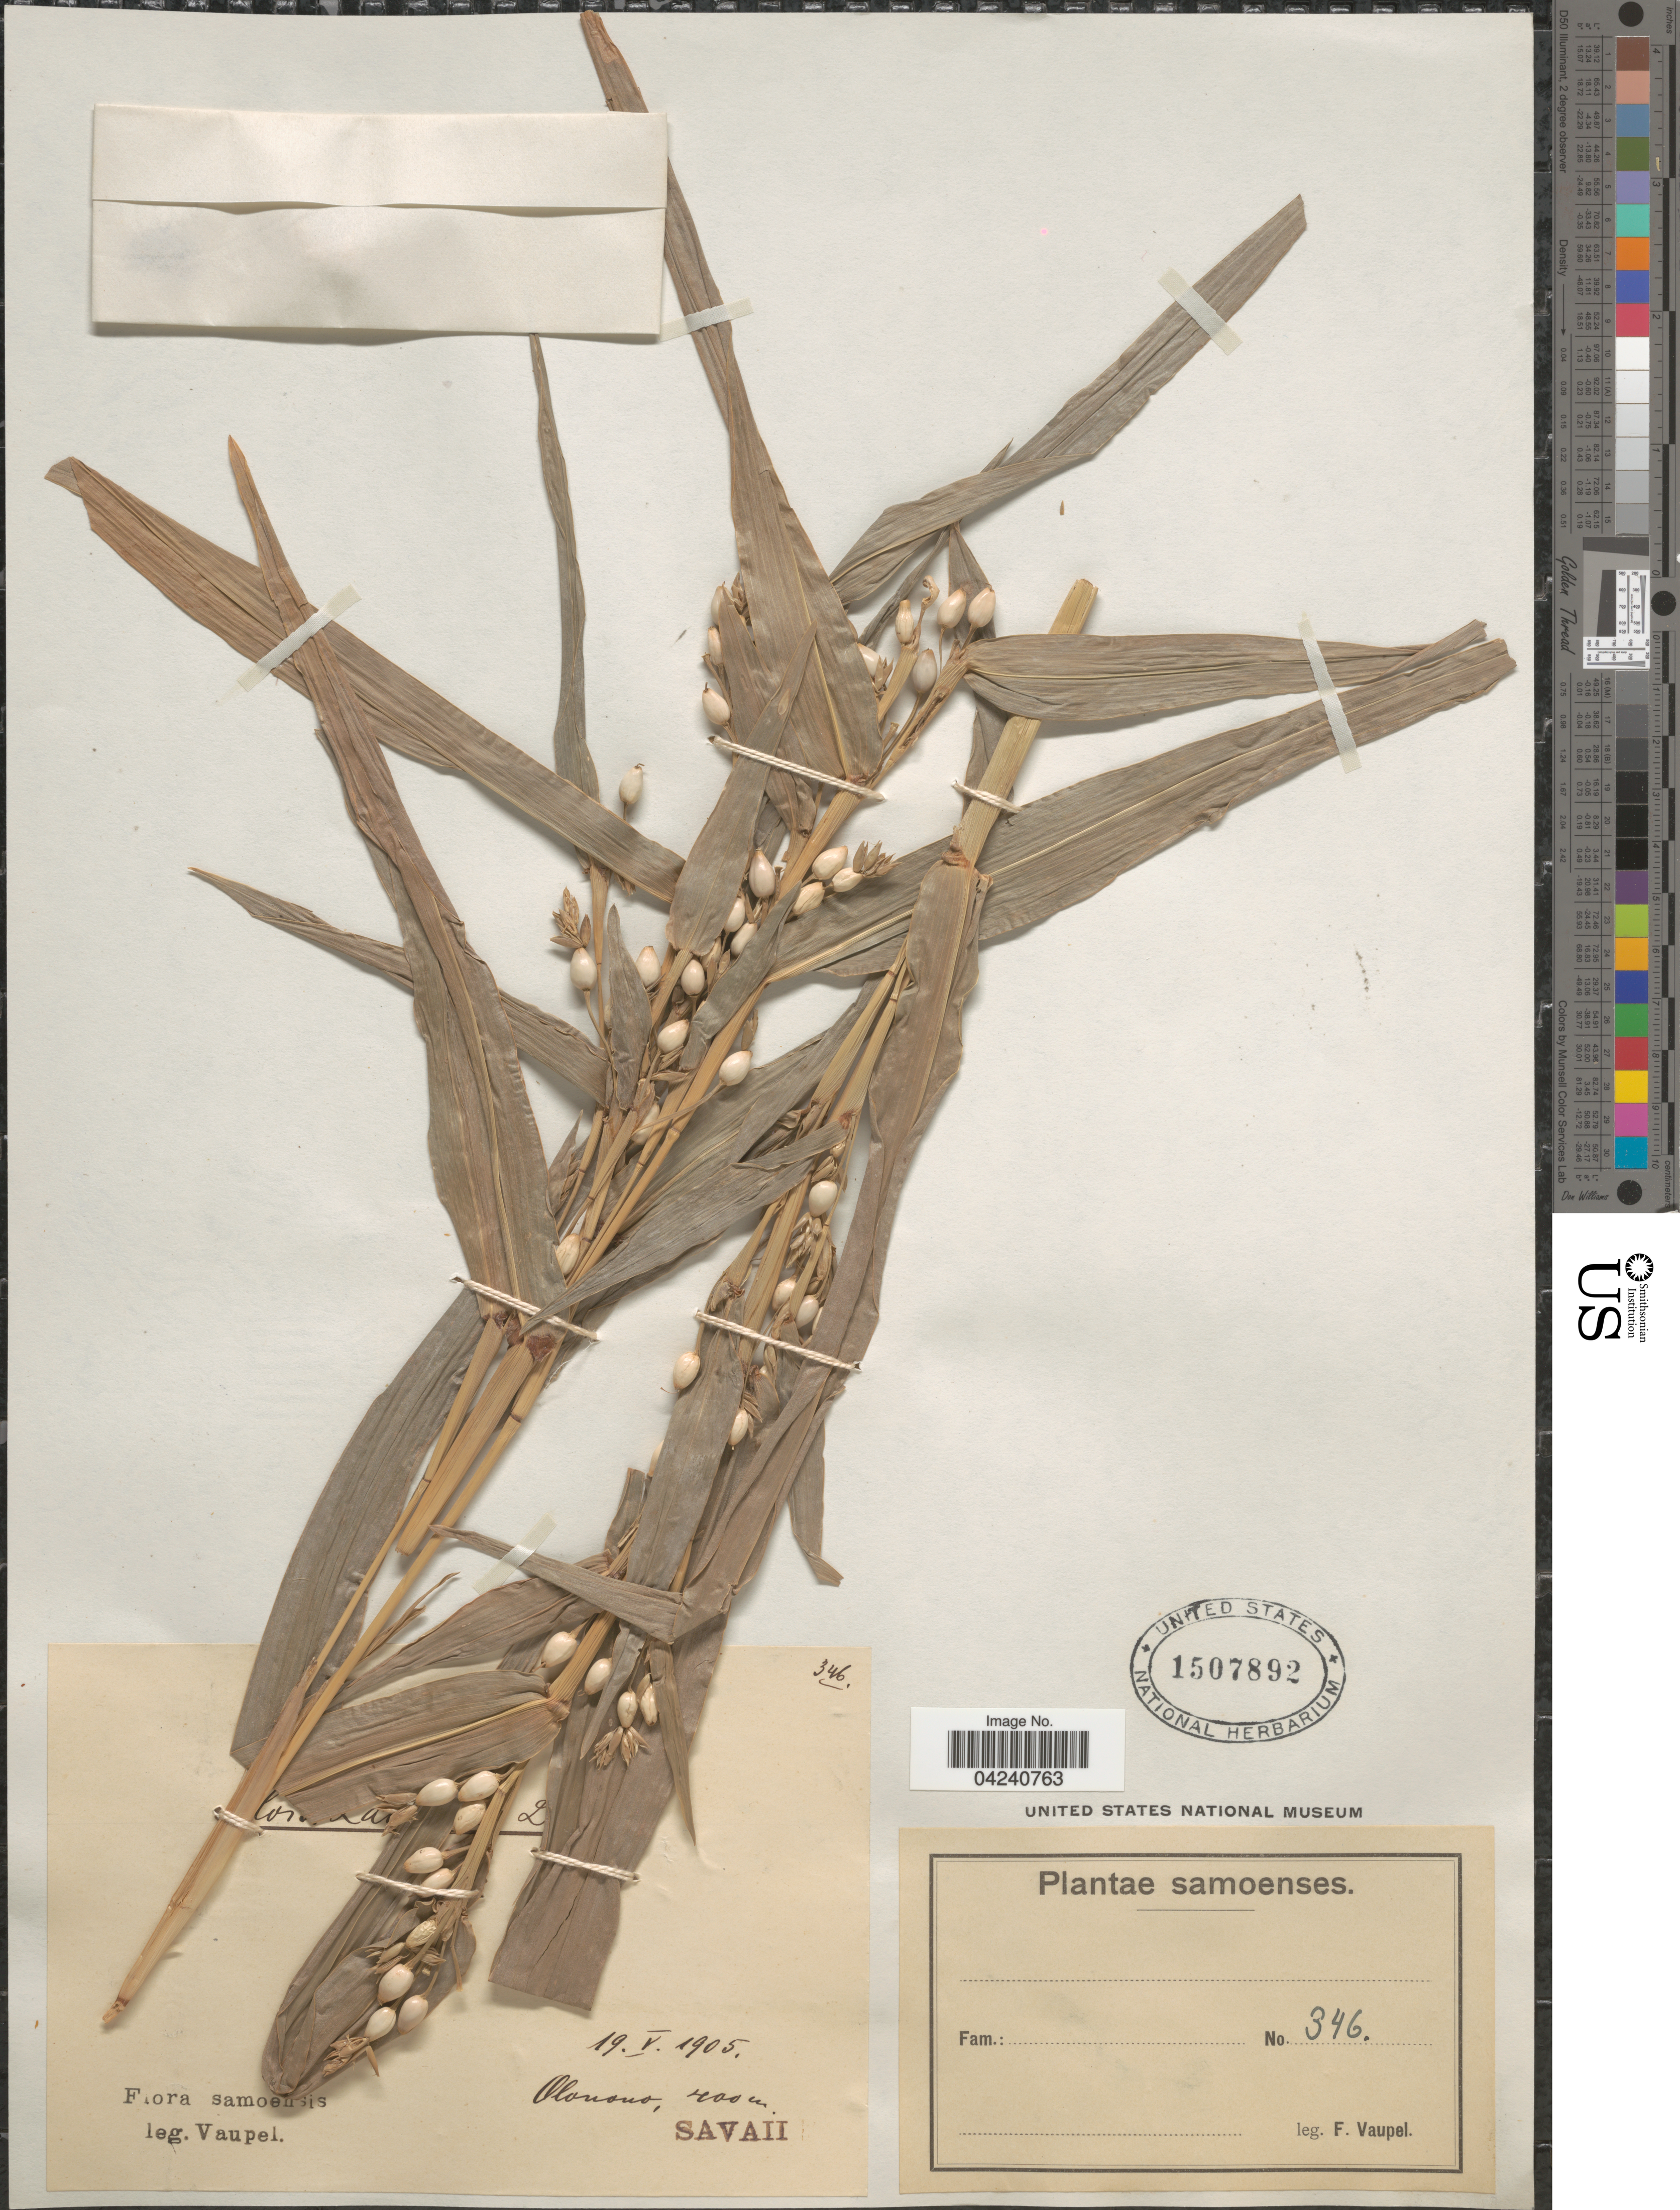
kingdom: Plantae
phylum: Tracheophyta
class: Liliopsida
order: Poales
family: Poaceae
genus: Coix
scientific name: Coix lacryma-jobi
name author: L.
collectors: F. Vaupel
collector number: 346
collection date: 1905-05-19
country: Samoa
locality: Samoensis. Olonono, Savaii.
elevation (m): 400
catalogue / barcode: US 1507892